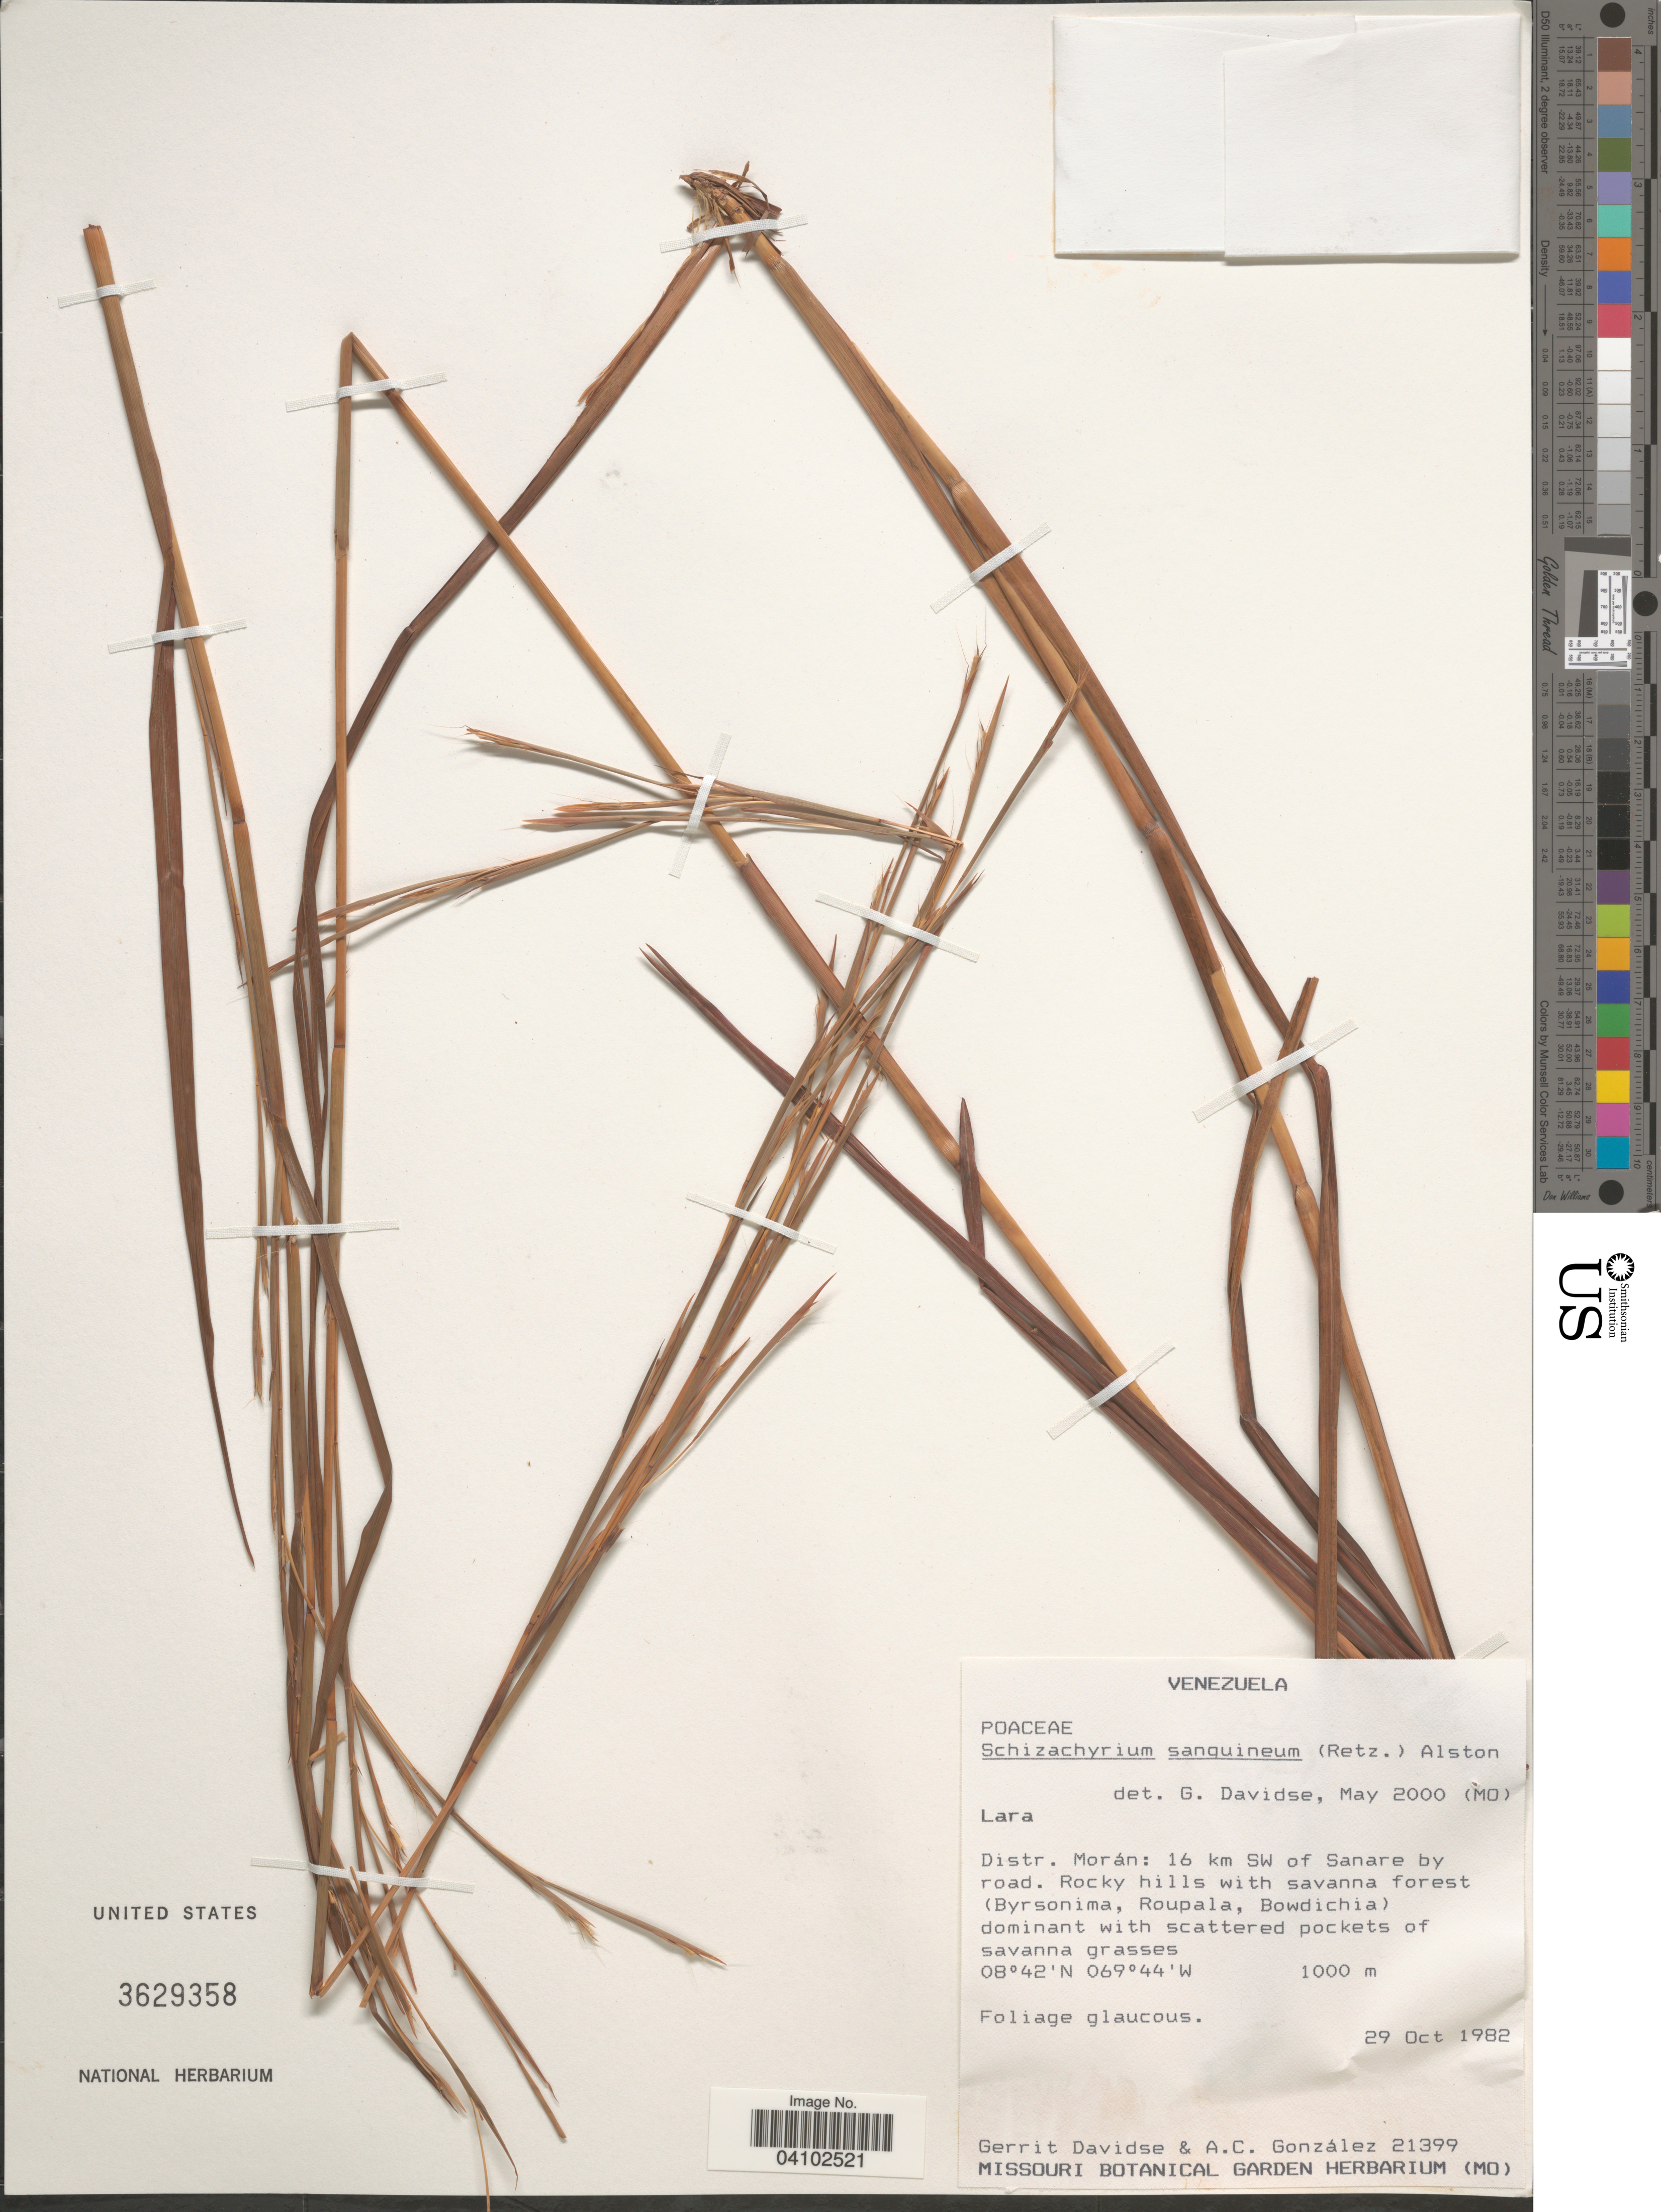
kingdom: Plantae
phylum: Tracheophyta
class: Liliopsida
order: Poales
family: Poaceae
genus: Schizachyrium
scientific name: Schizachyrium sanguineum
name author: (Retz.) Alston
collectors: G. Davidse & A. C. González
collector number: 21399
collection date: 1982-10-29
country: Venezuela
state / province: Lara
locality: Distr. Morán: 16 km SW of Sanare by road.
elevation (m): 1000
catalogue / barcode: US 3629358